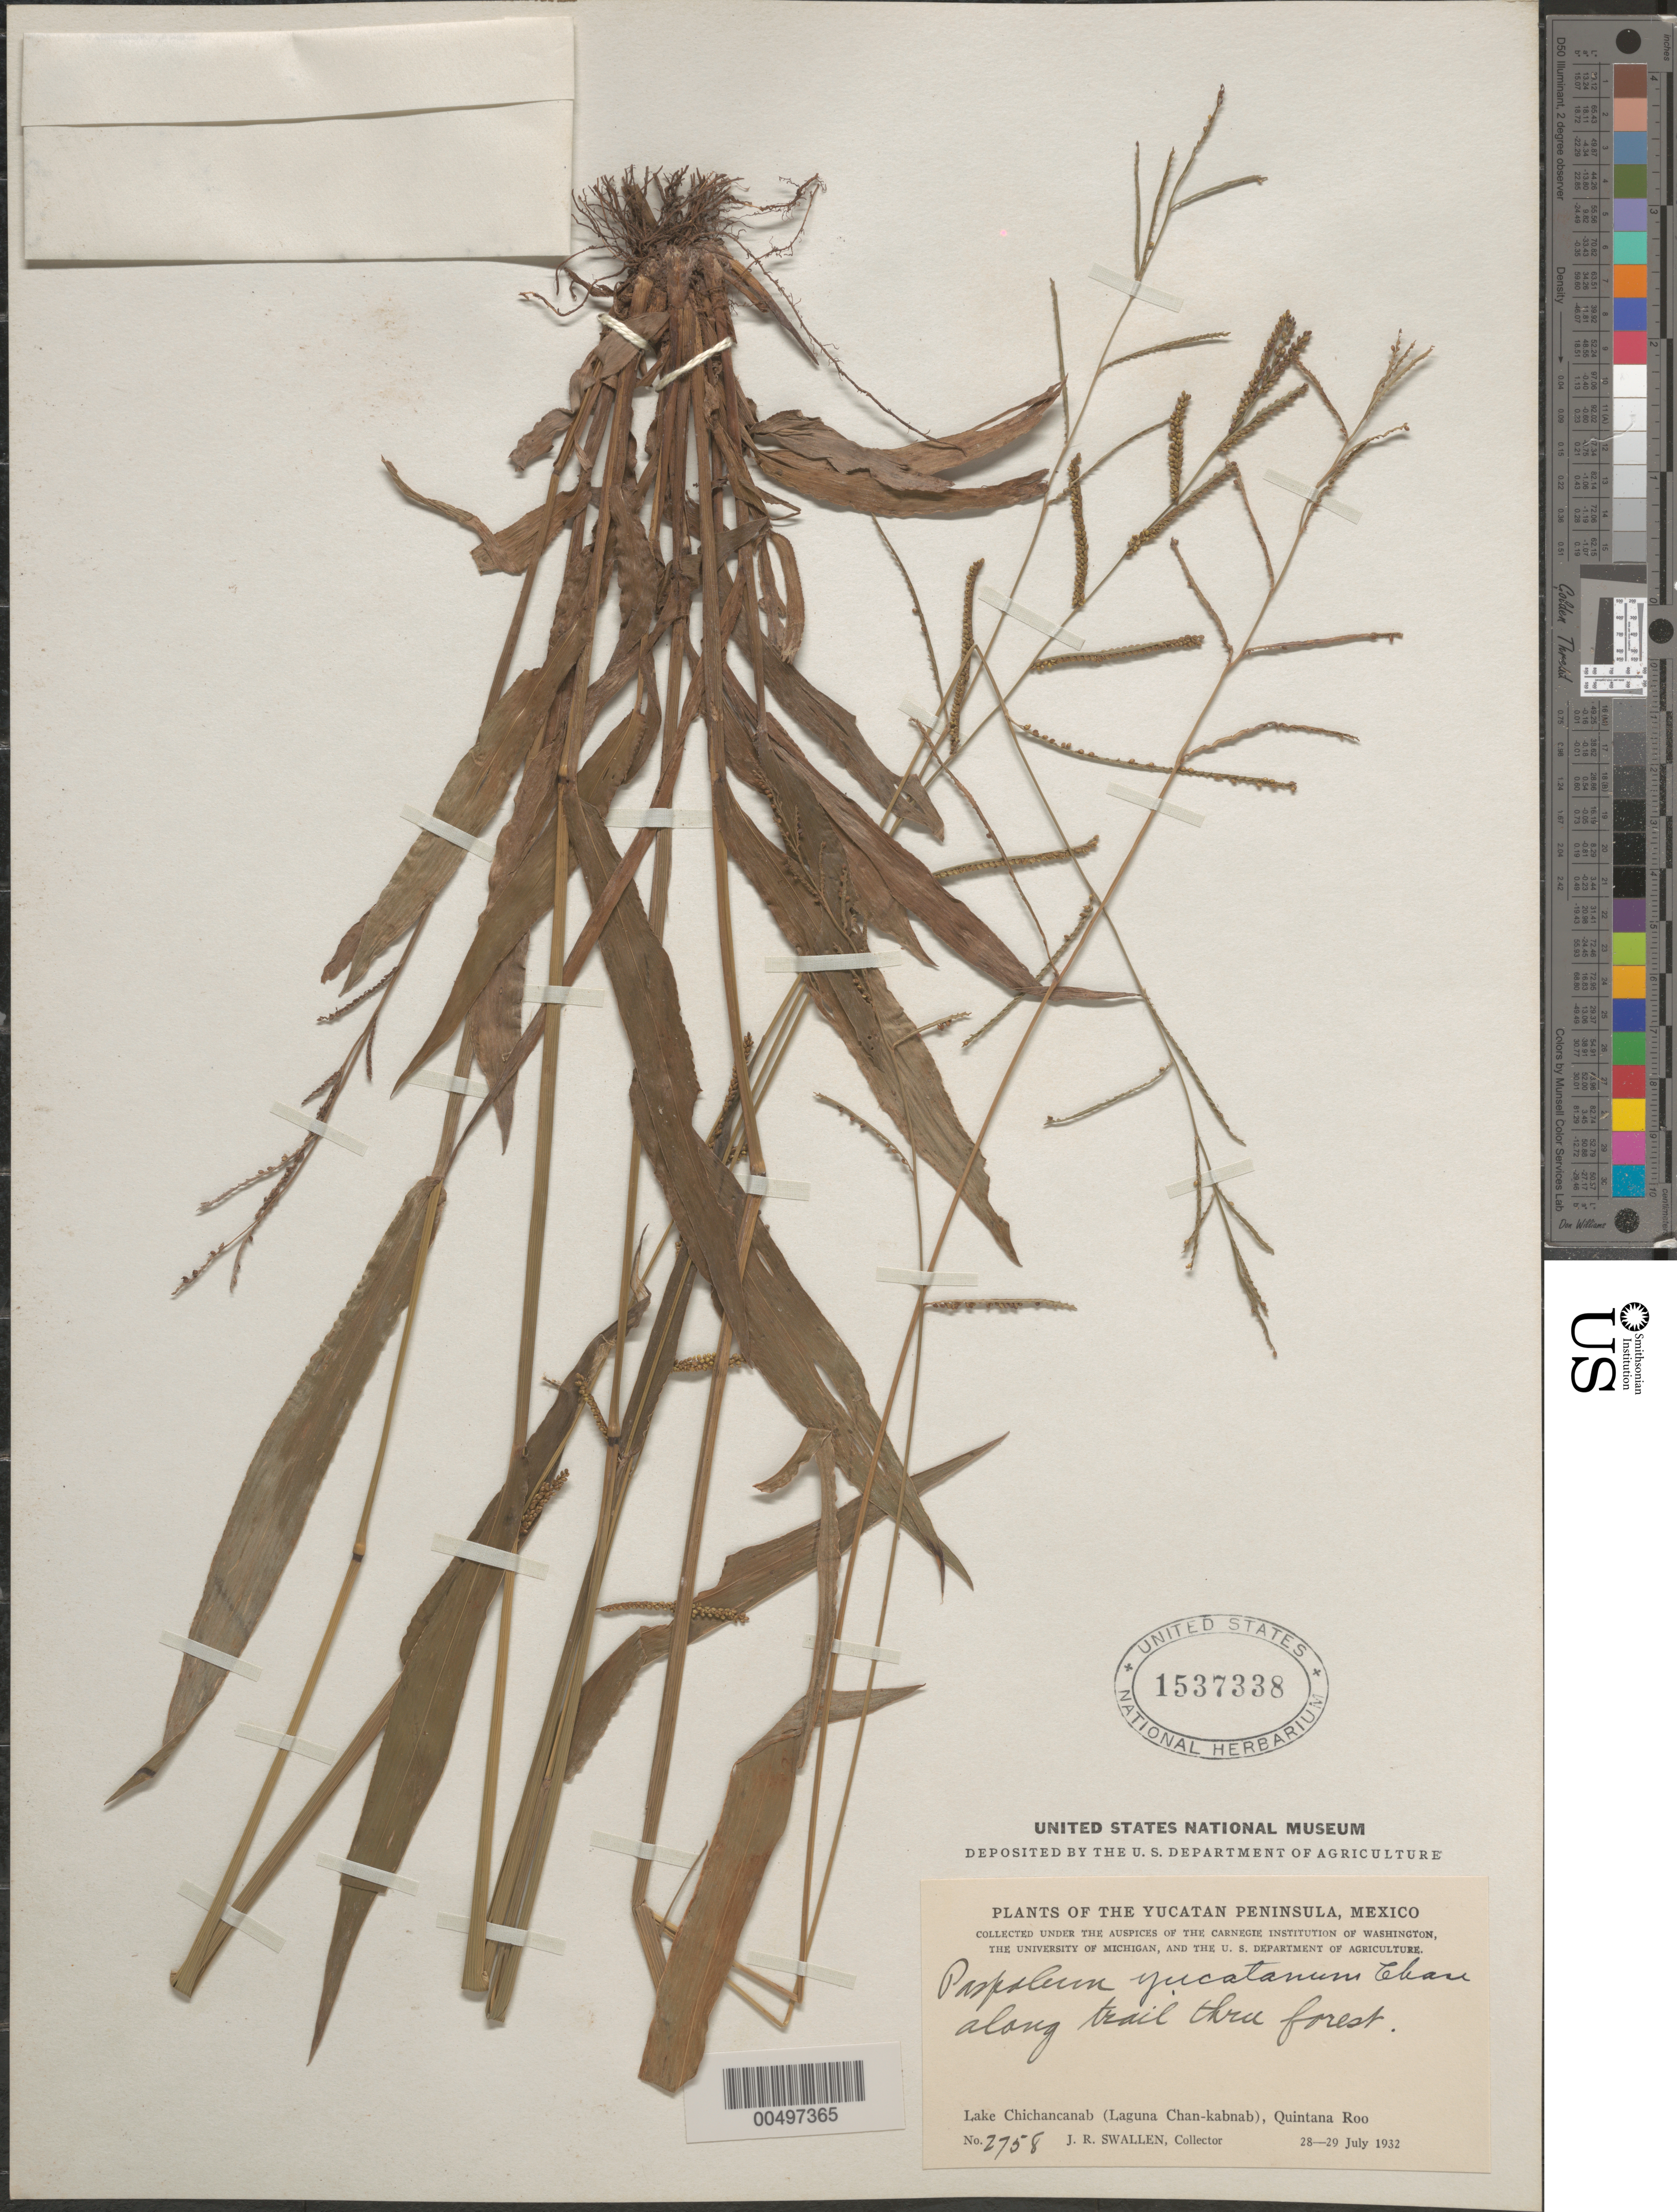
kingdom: Plantae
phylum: Tracheophyta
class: Liliopsida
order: Poales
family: Poaceae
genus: Paspalum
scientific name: Paspalum blodgettii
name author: Chapm.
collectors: J. R. Swallen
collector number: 2758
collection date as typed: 28 Jul 1932 to 29 Jul 1932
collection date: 1932-07-28/1932-07-29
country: Mexico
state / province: Quintana Roo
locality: Yucatan Peninsula, Lake Chichancanab (Laguna Chan-kabnab)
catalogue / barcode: US 1537338